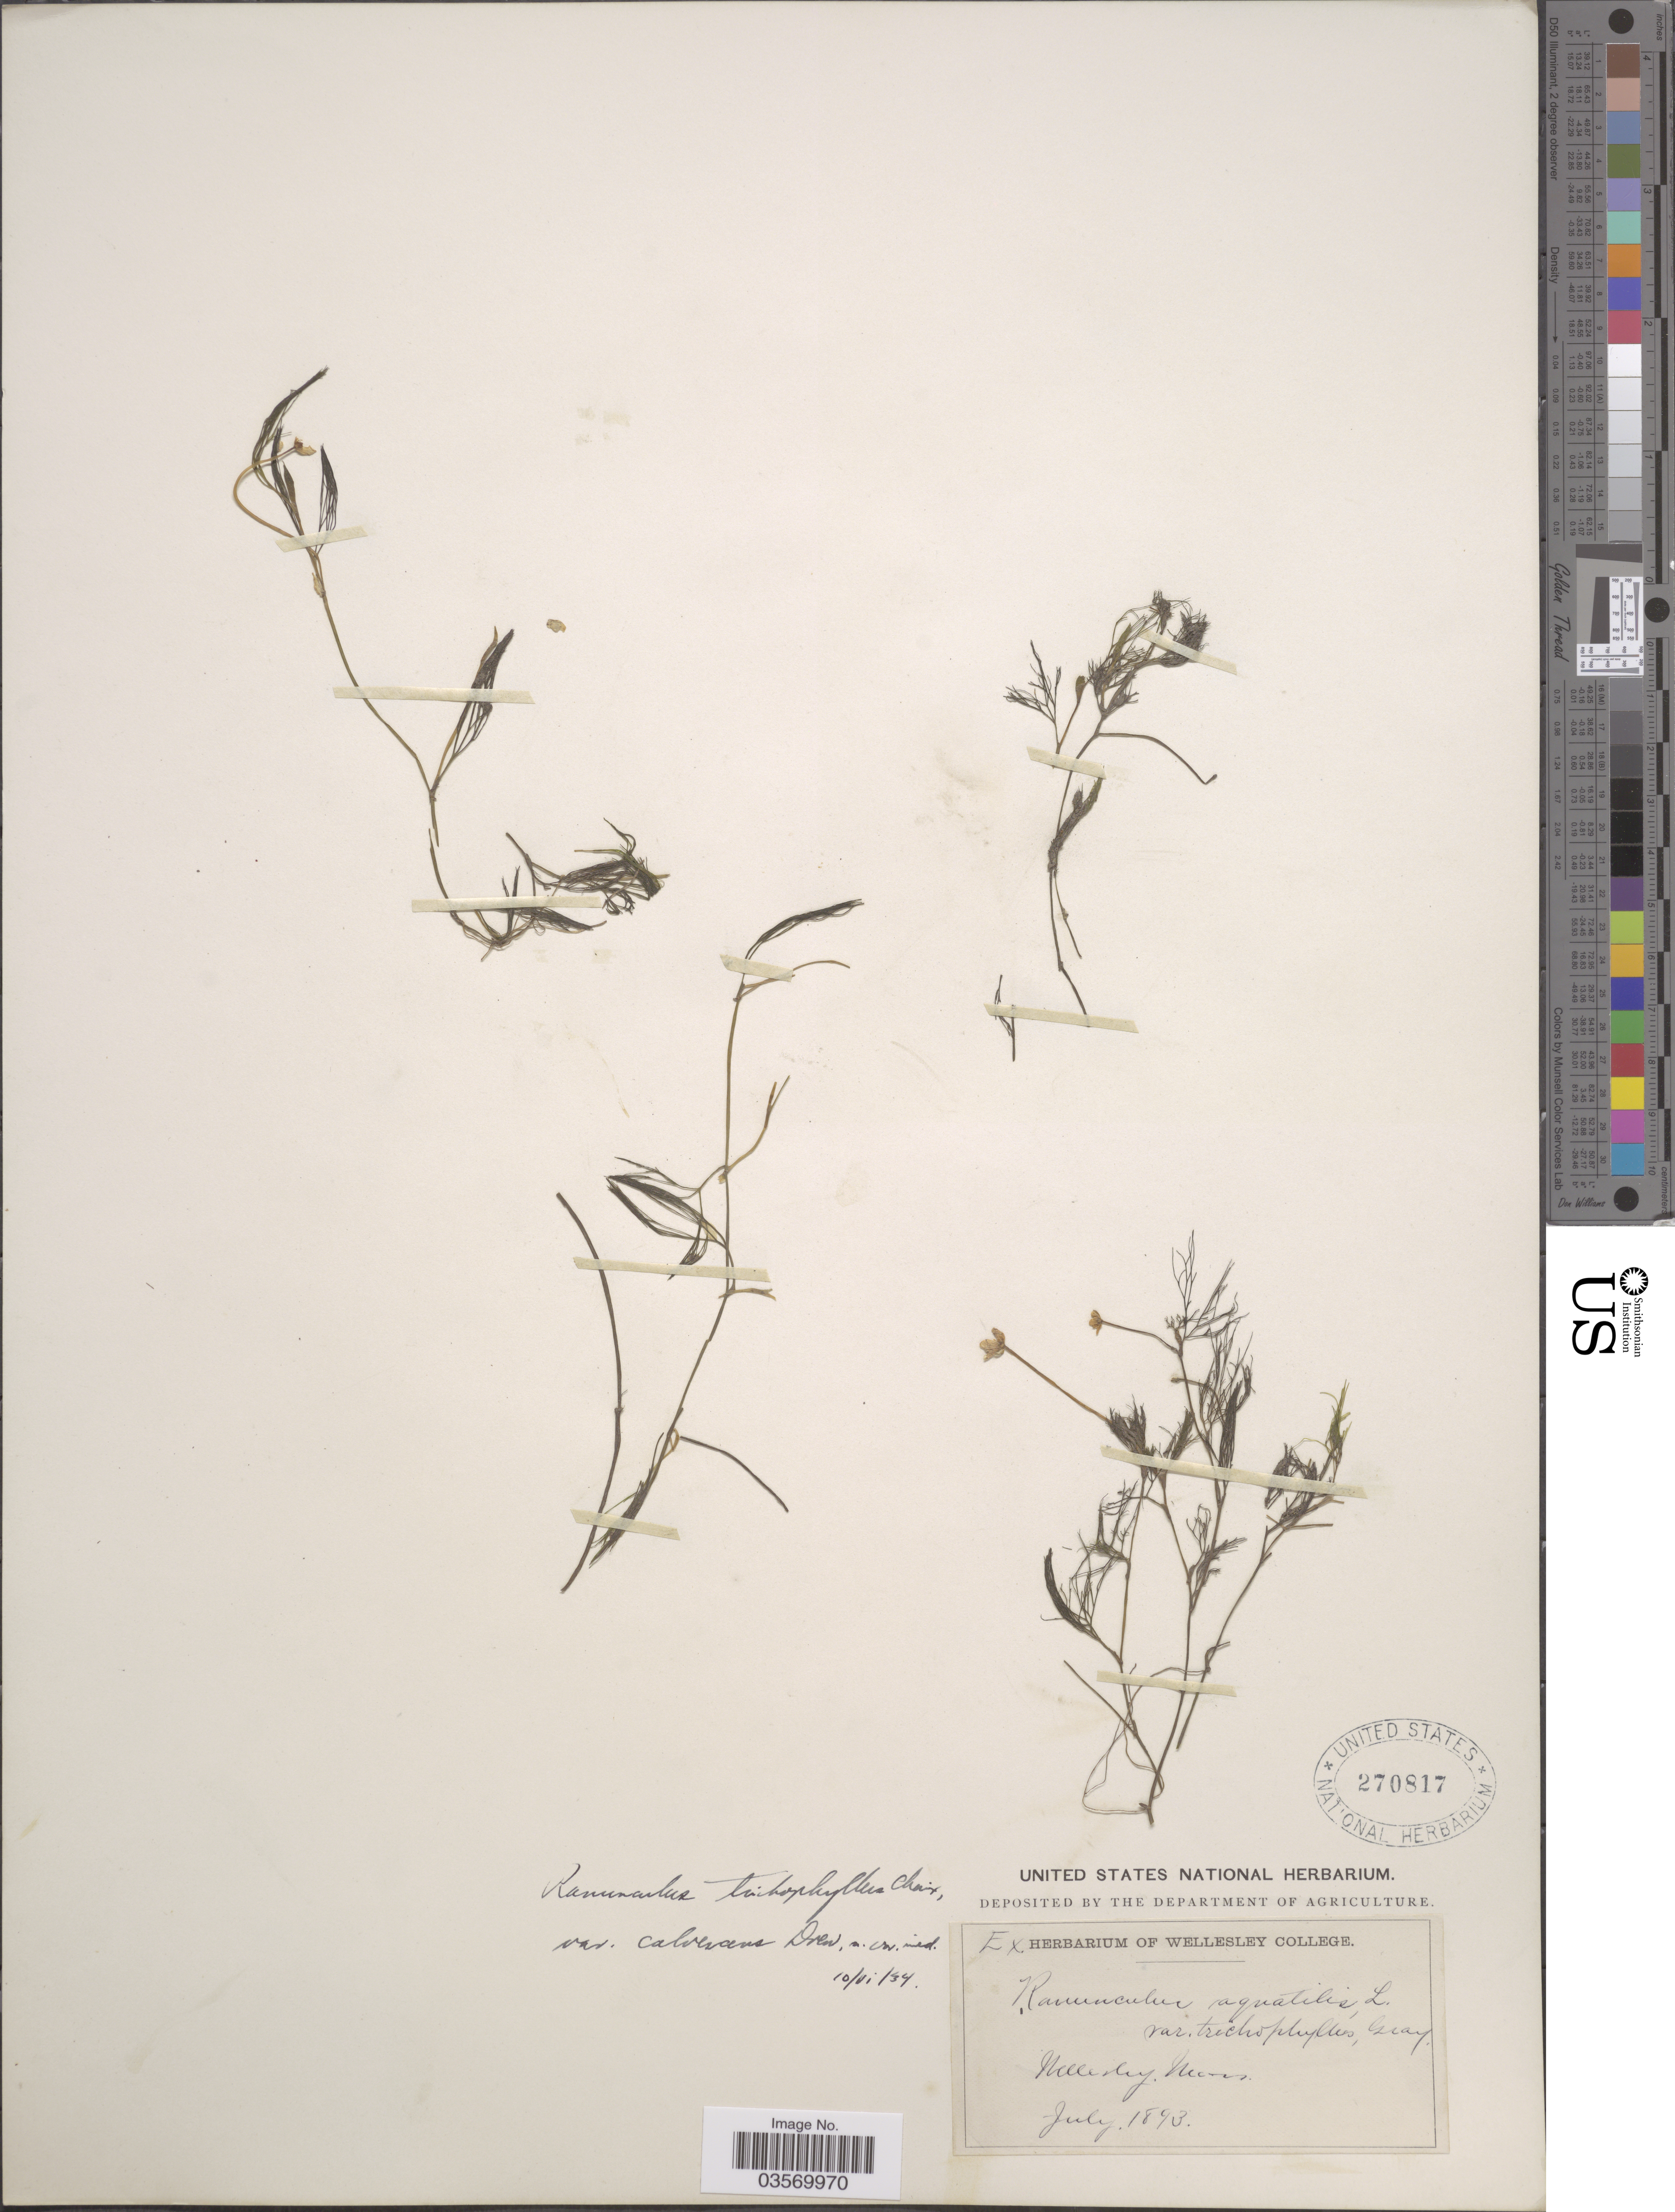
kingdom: Plantae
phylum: Tracheophyta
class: Magnoliopsida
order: Ranunculales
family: Ranunculaceae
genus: Ranunculus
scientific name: Ranunculus trichophyllus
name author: Chaix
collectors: ex herb. Wellesley College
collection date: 1893-07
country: United States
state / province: Massachusetts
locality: Wellesley.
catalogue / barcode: US 270817